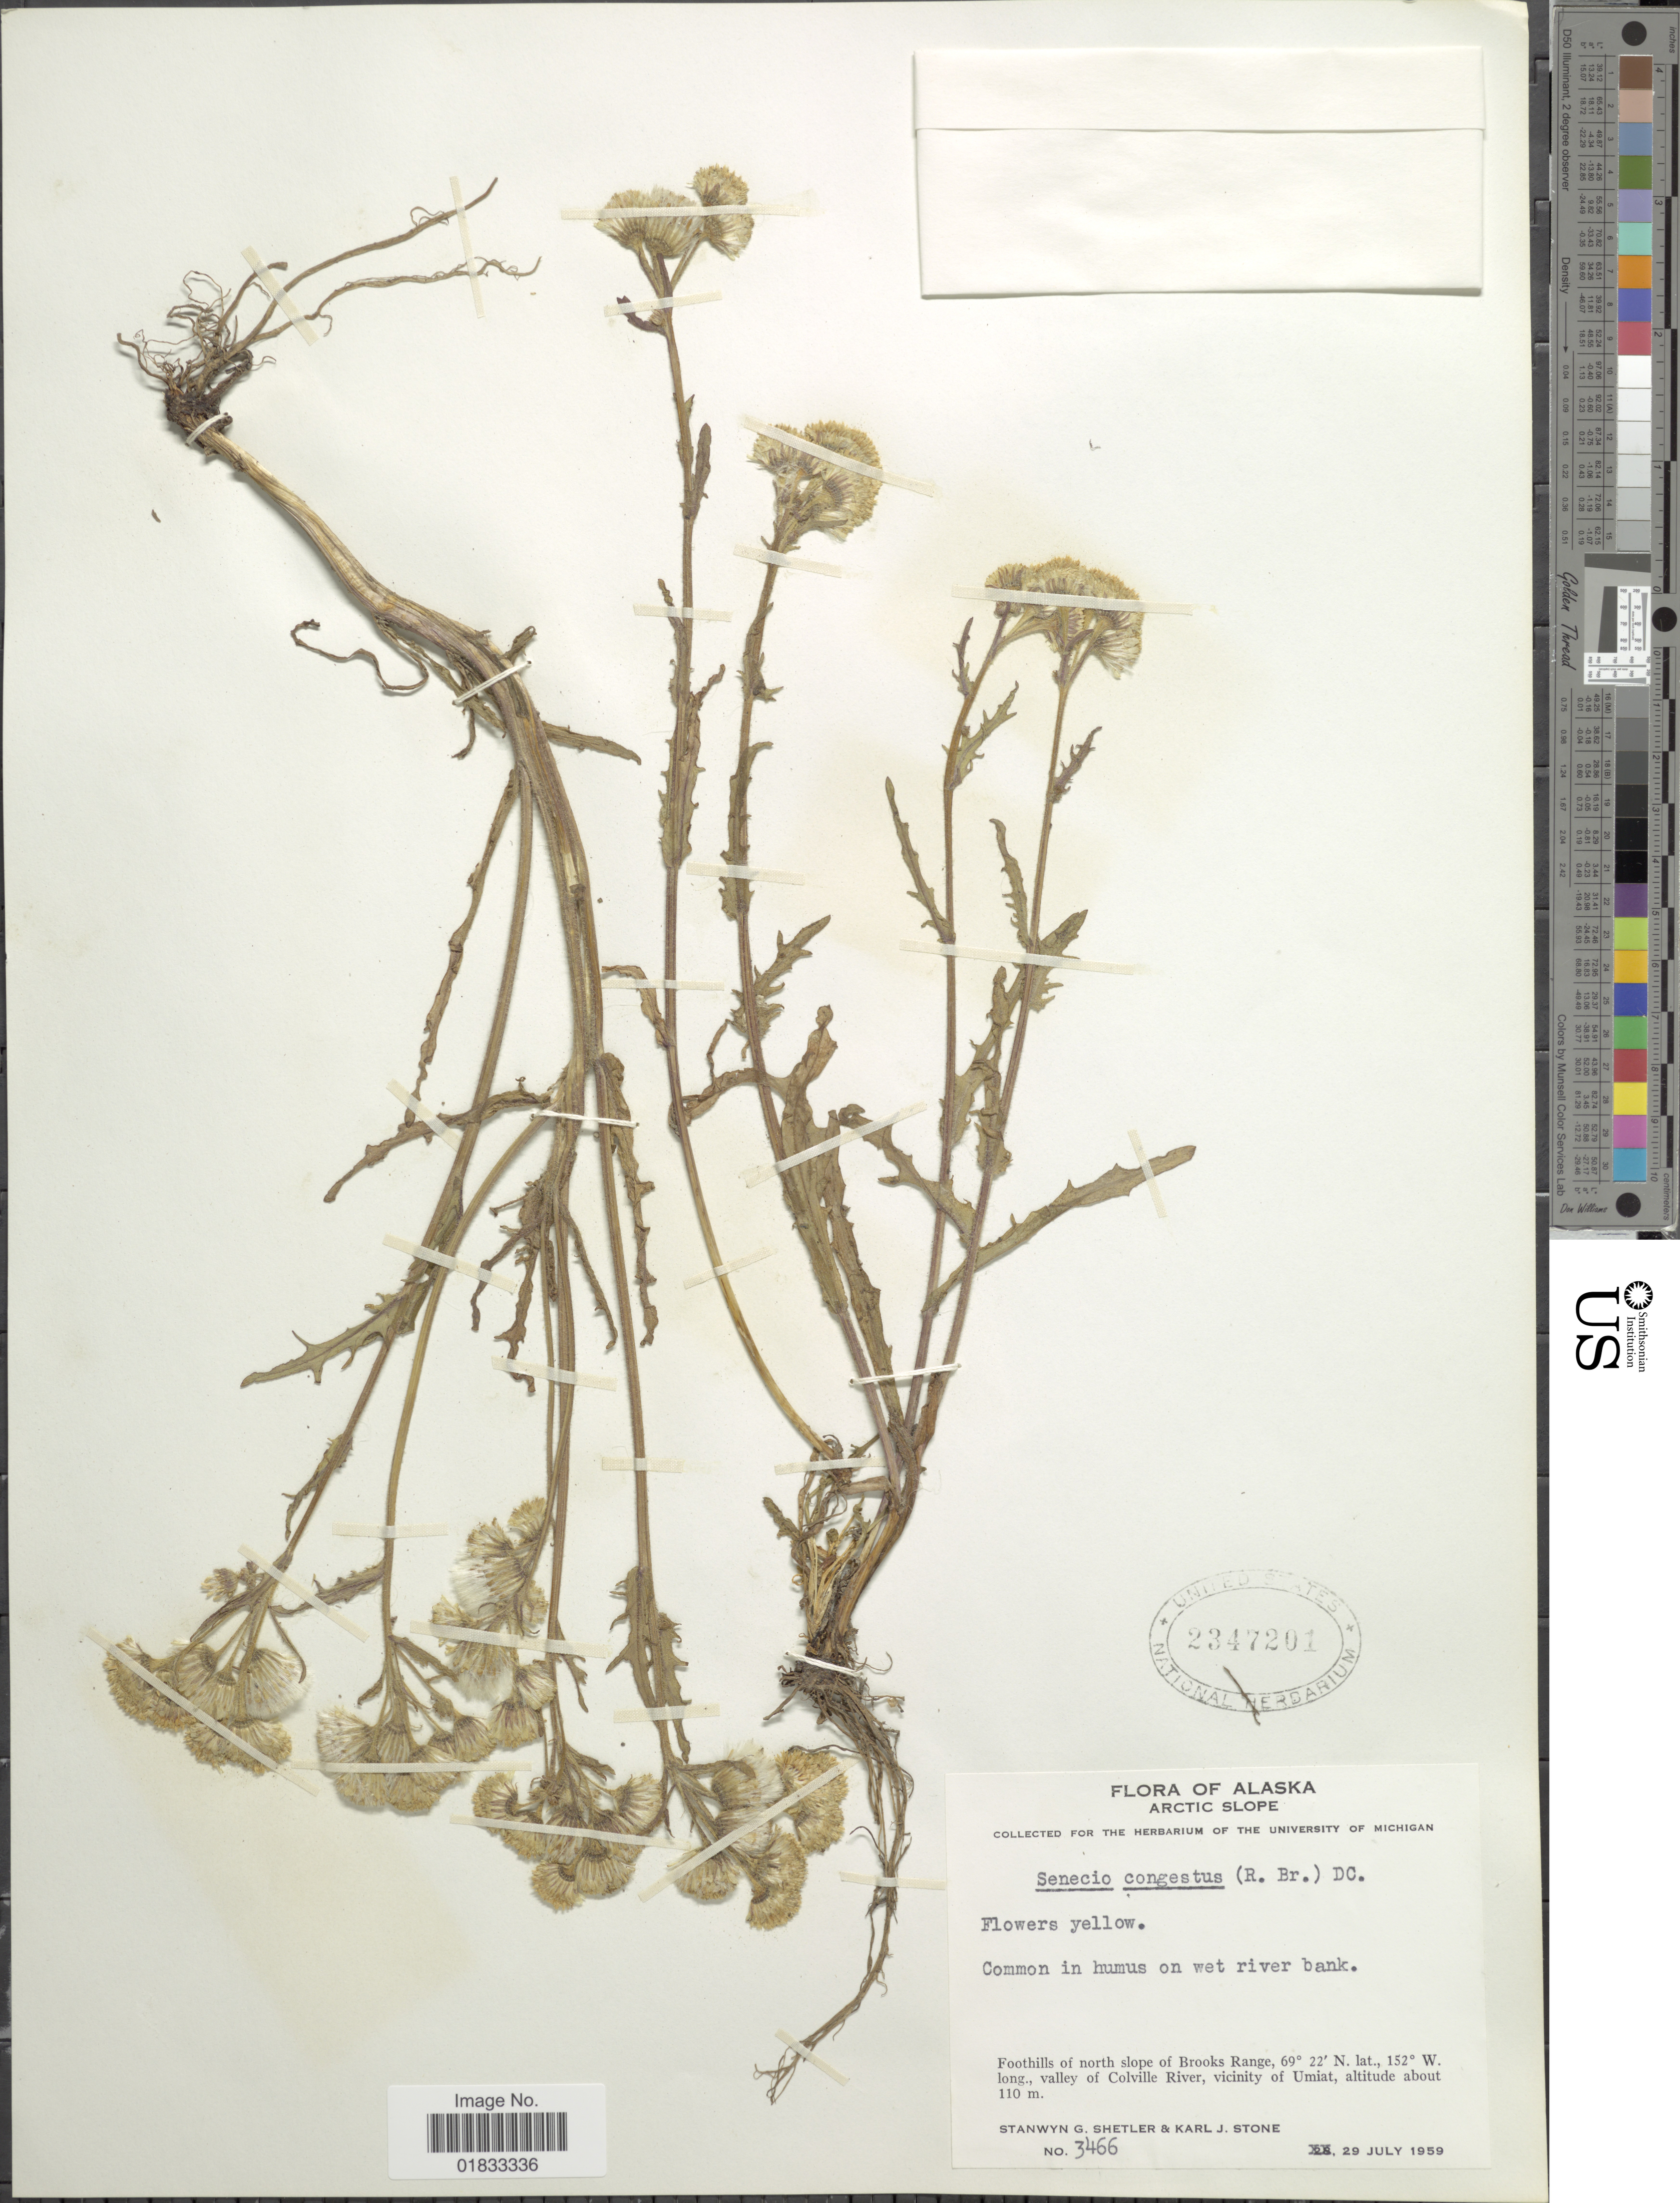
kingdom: Plantae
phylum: Tracheophyta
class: Magnoliopsida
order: Asterales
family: Asteraceae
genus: Tephroseris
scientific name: Tephroseris palustris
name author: (L.) Rchb.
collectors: S. Shetler & K. J. Stone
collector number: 3466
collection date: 1959-07-29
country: United States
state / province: Alaska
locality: Arctic Slope, Foothills of north slope of Brooks Range, valley of Colville River, vicinity of Umiat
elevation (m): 110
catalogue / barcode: US 2347201